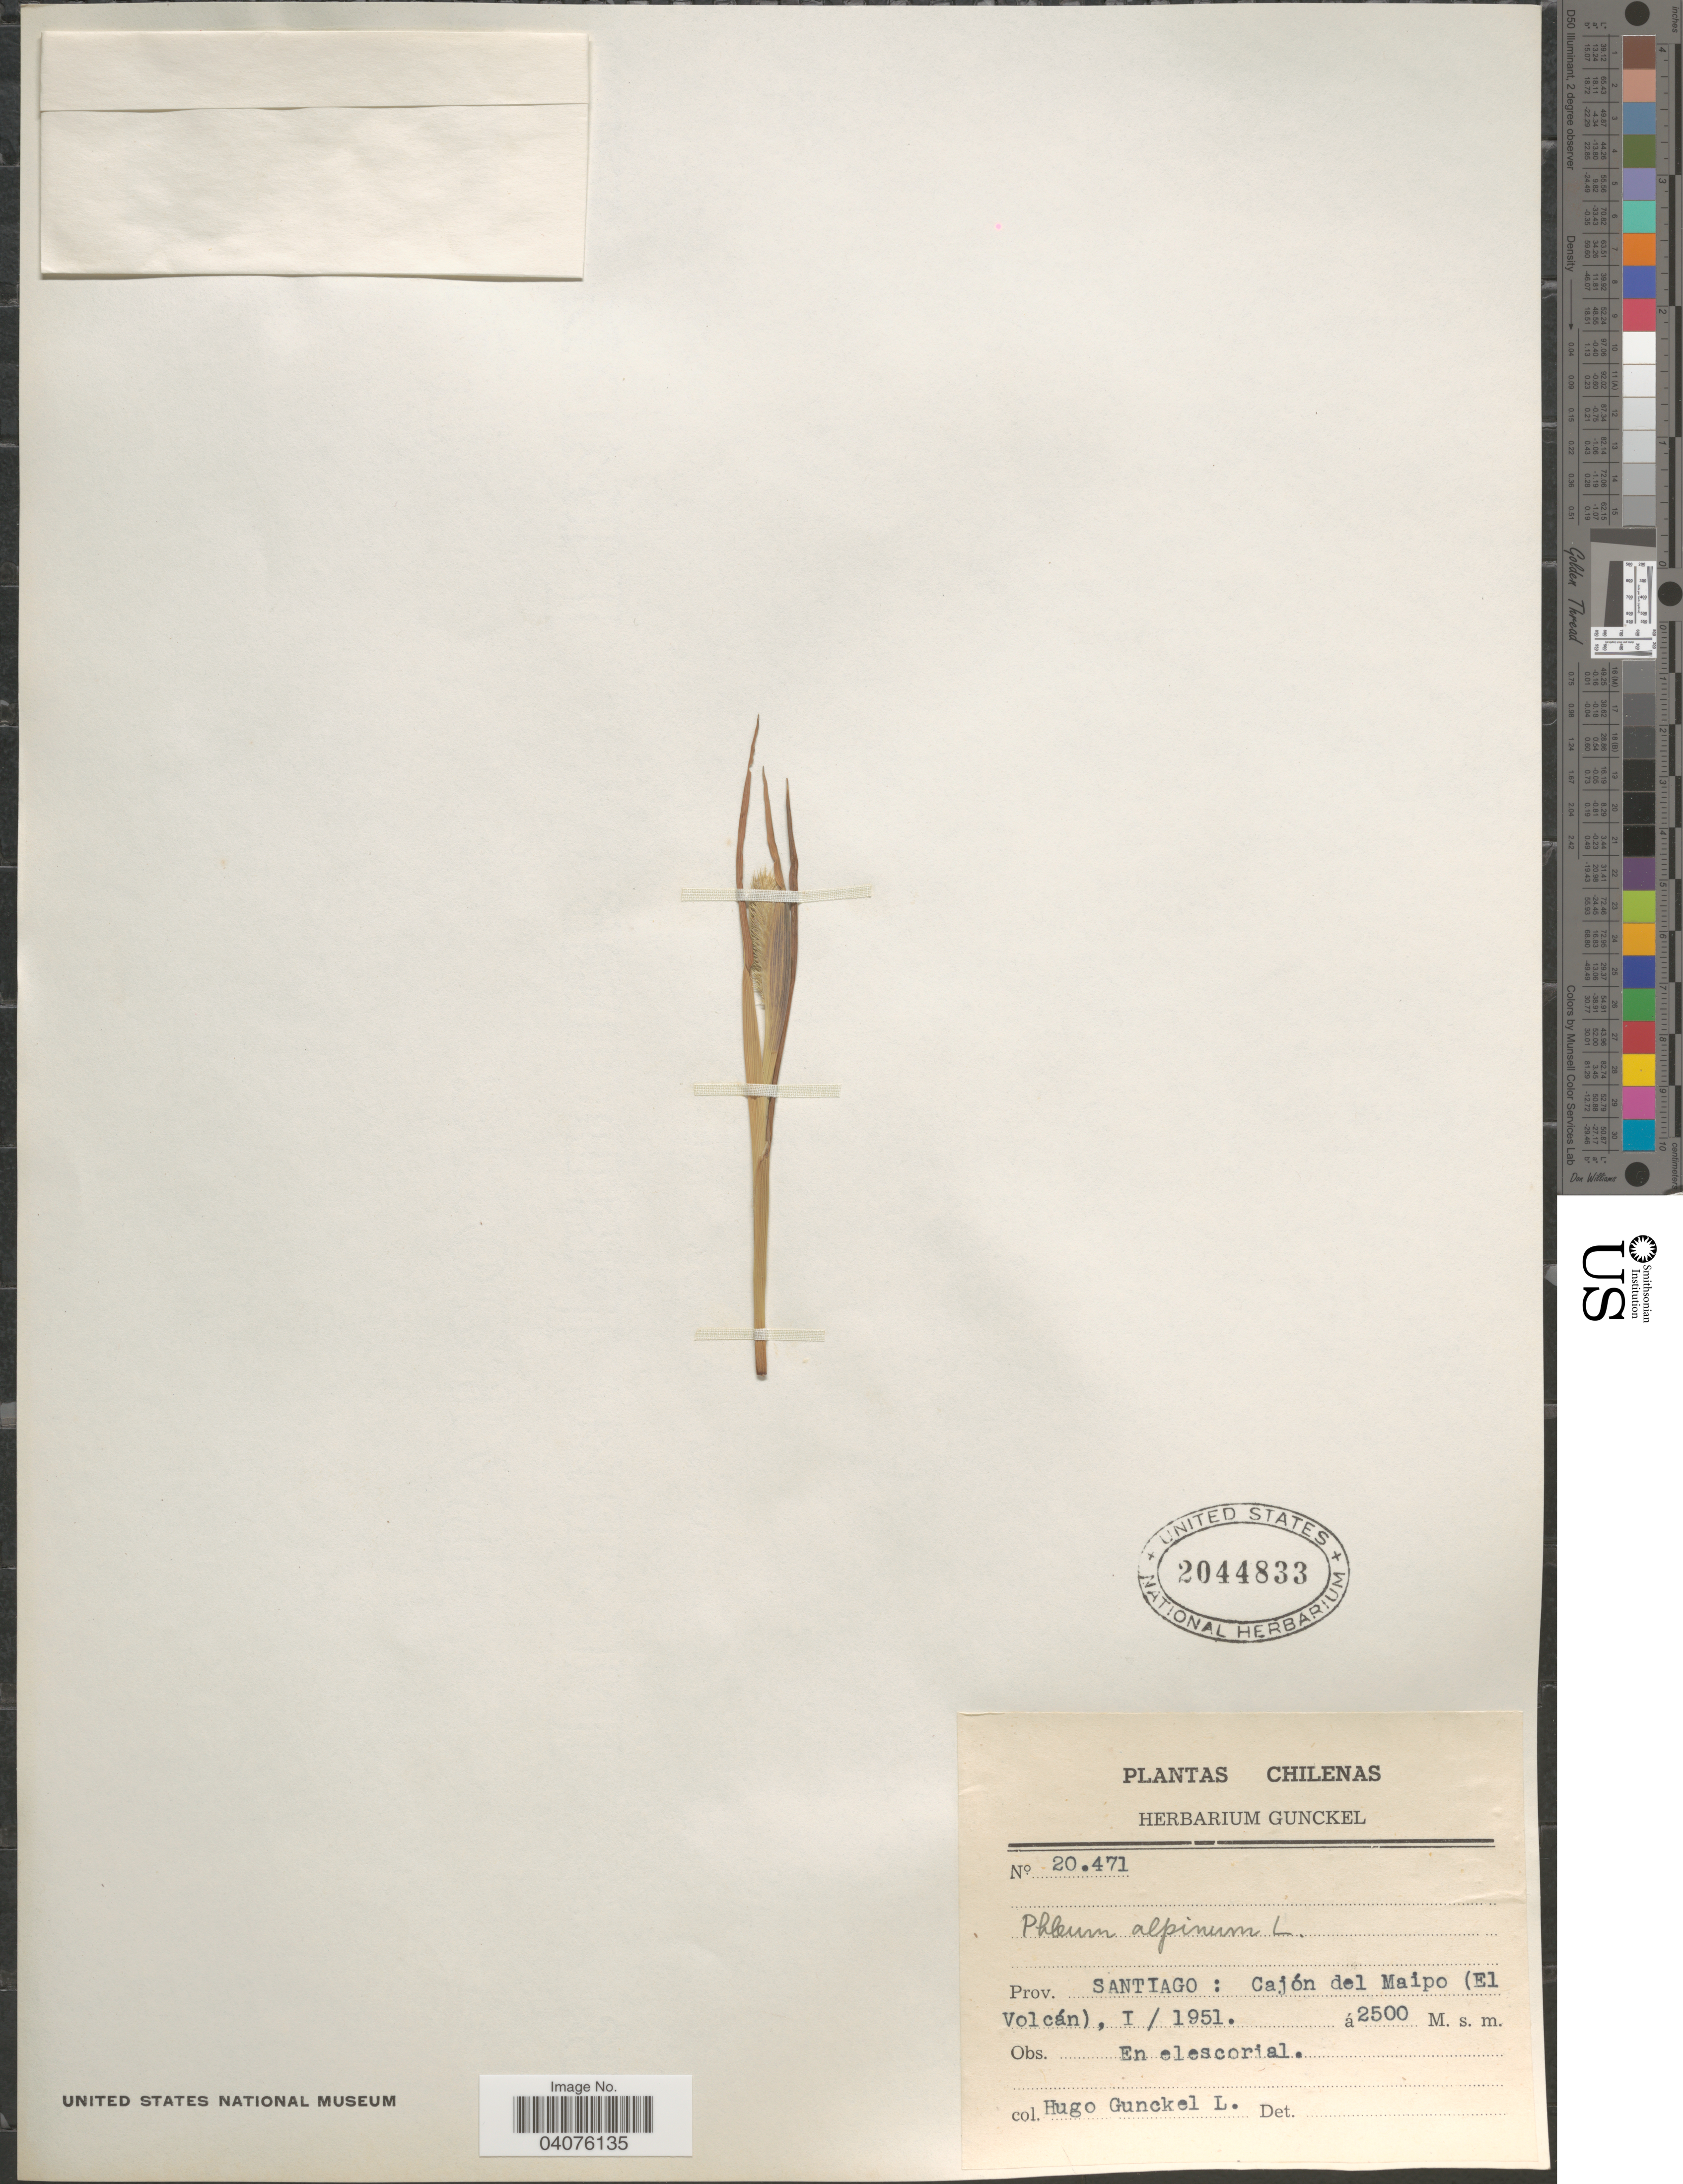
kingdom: Plantae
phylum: Tracheophyta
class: Liliopsida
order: Poales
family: Poaceae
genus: Phleum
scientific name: Phleum alpinum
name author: L.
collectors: H. Gunckel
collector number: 20471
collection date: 1951-01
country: Chile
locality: Prov. Santiago: Cajón del Maipo (El Volcán).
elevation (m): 2500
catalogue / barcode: US 2044833